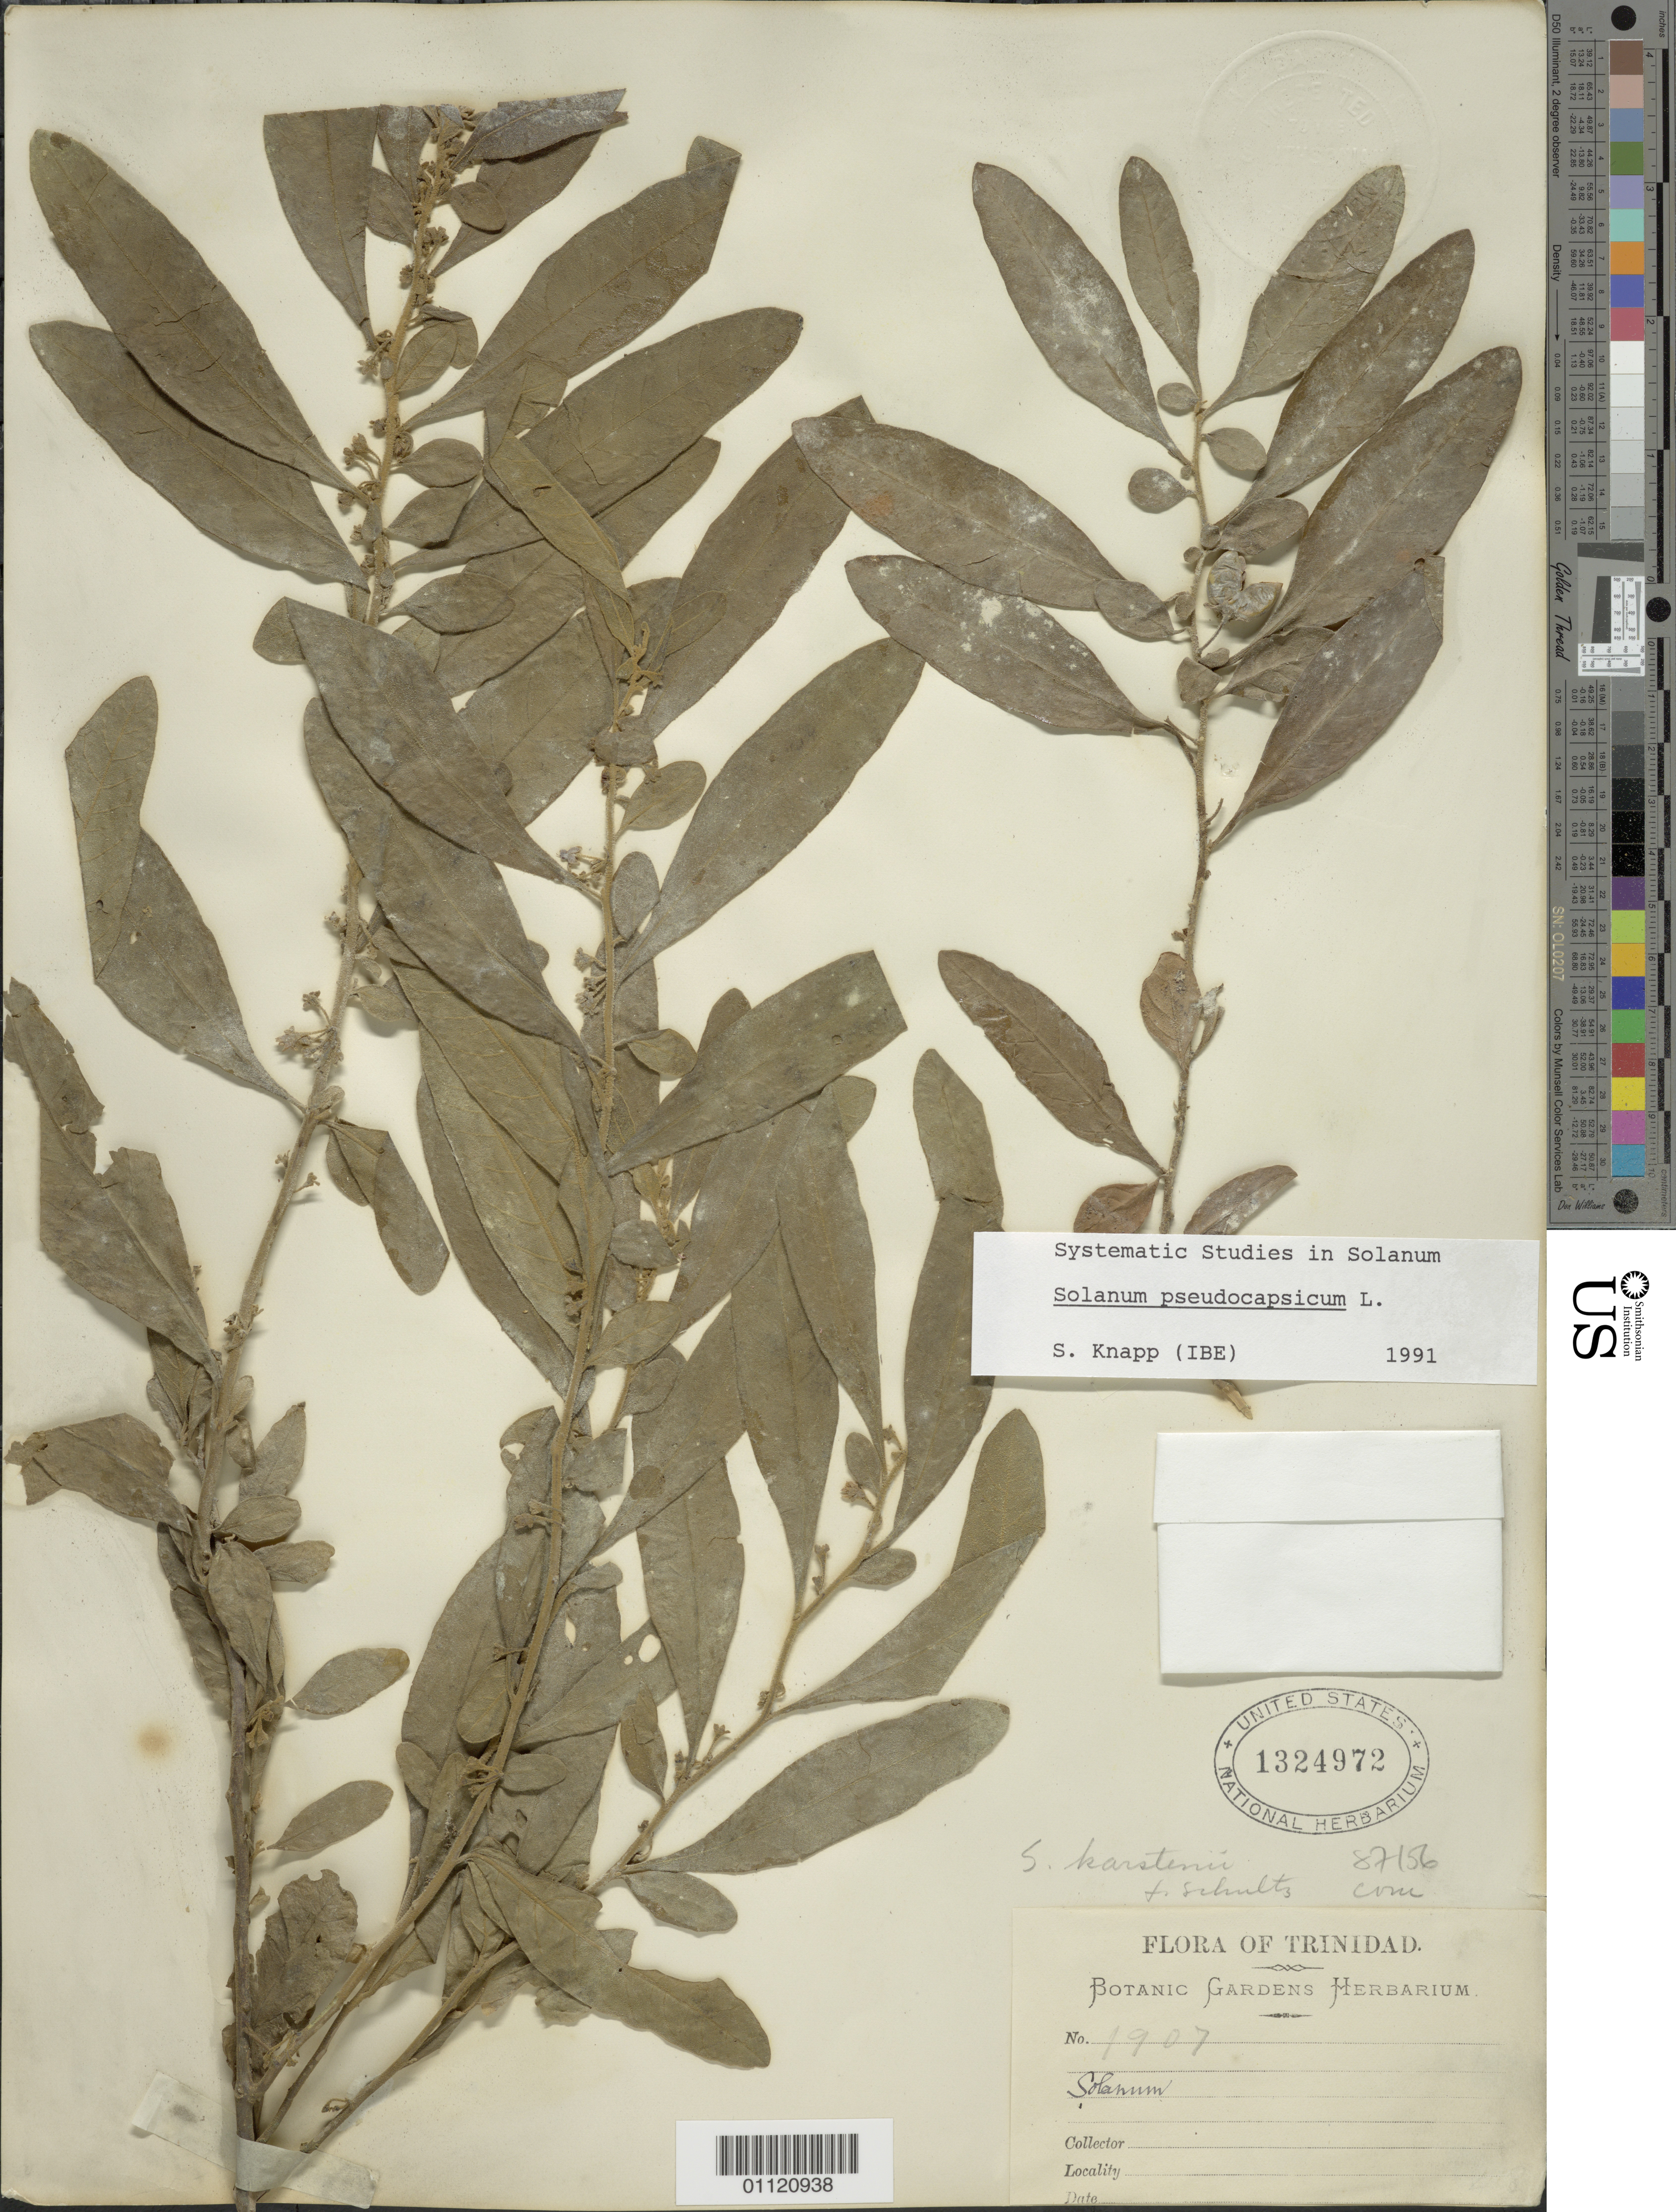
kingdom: Plantae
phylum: Tracheophyta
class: Magnoliopsida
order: Solanales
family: Solanaceae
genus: Solanum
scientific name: Solanum karstenii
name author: Dunal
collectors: Botanic Gardens Herbarium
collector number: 1907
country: Trinidad and Tobago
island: Trinidad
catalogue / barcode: US 1324972